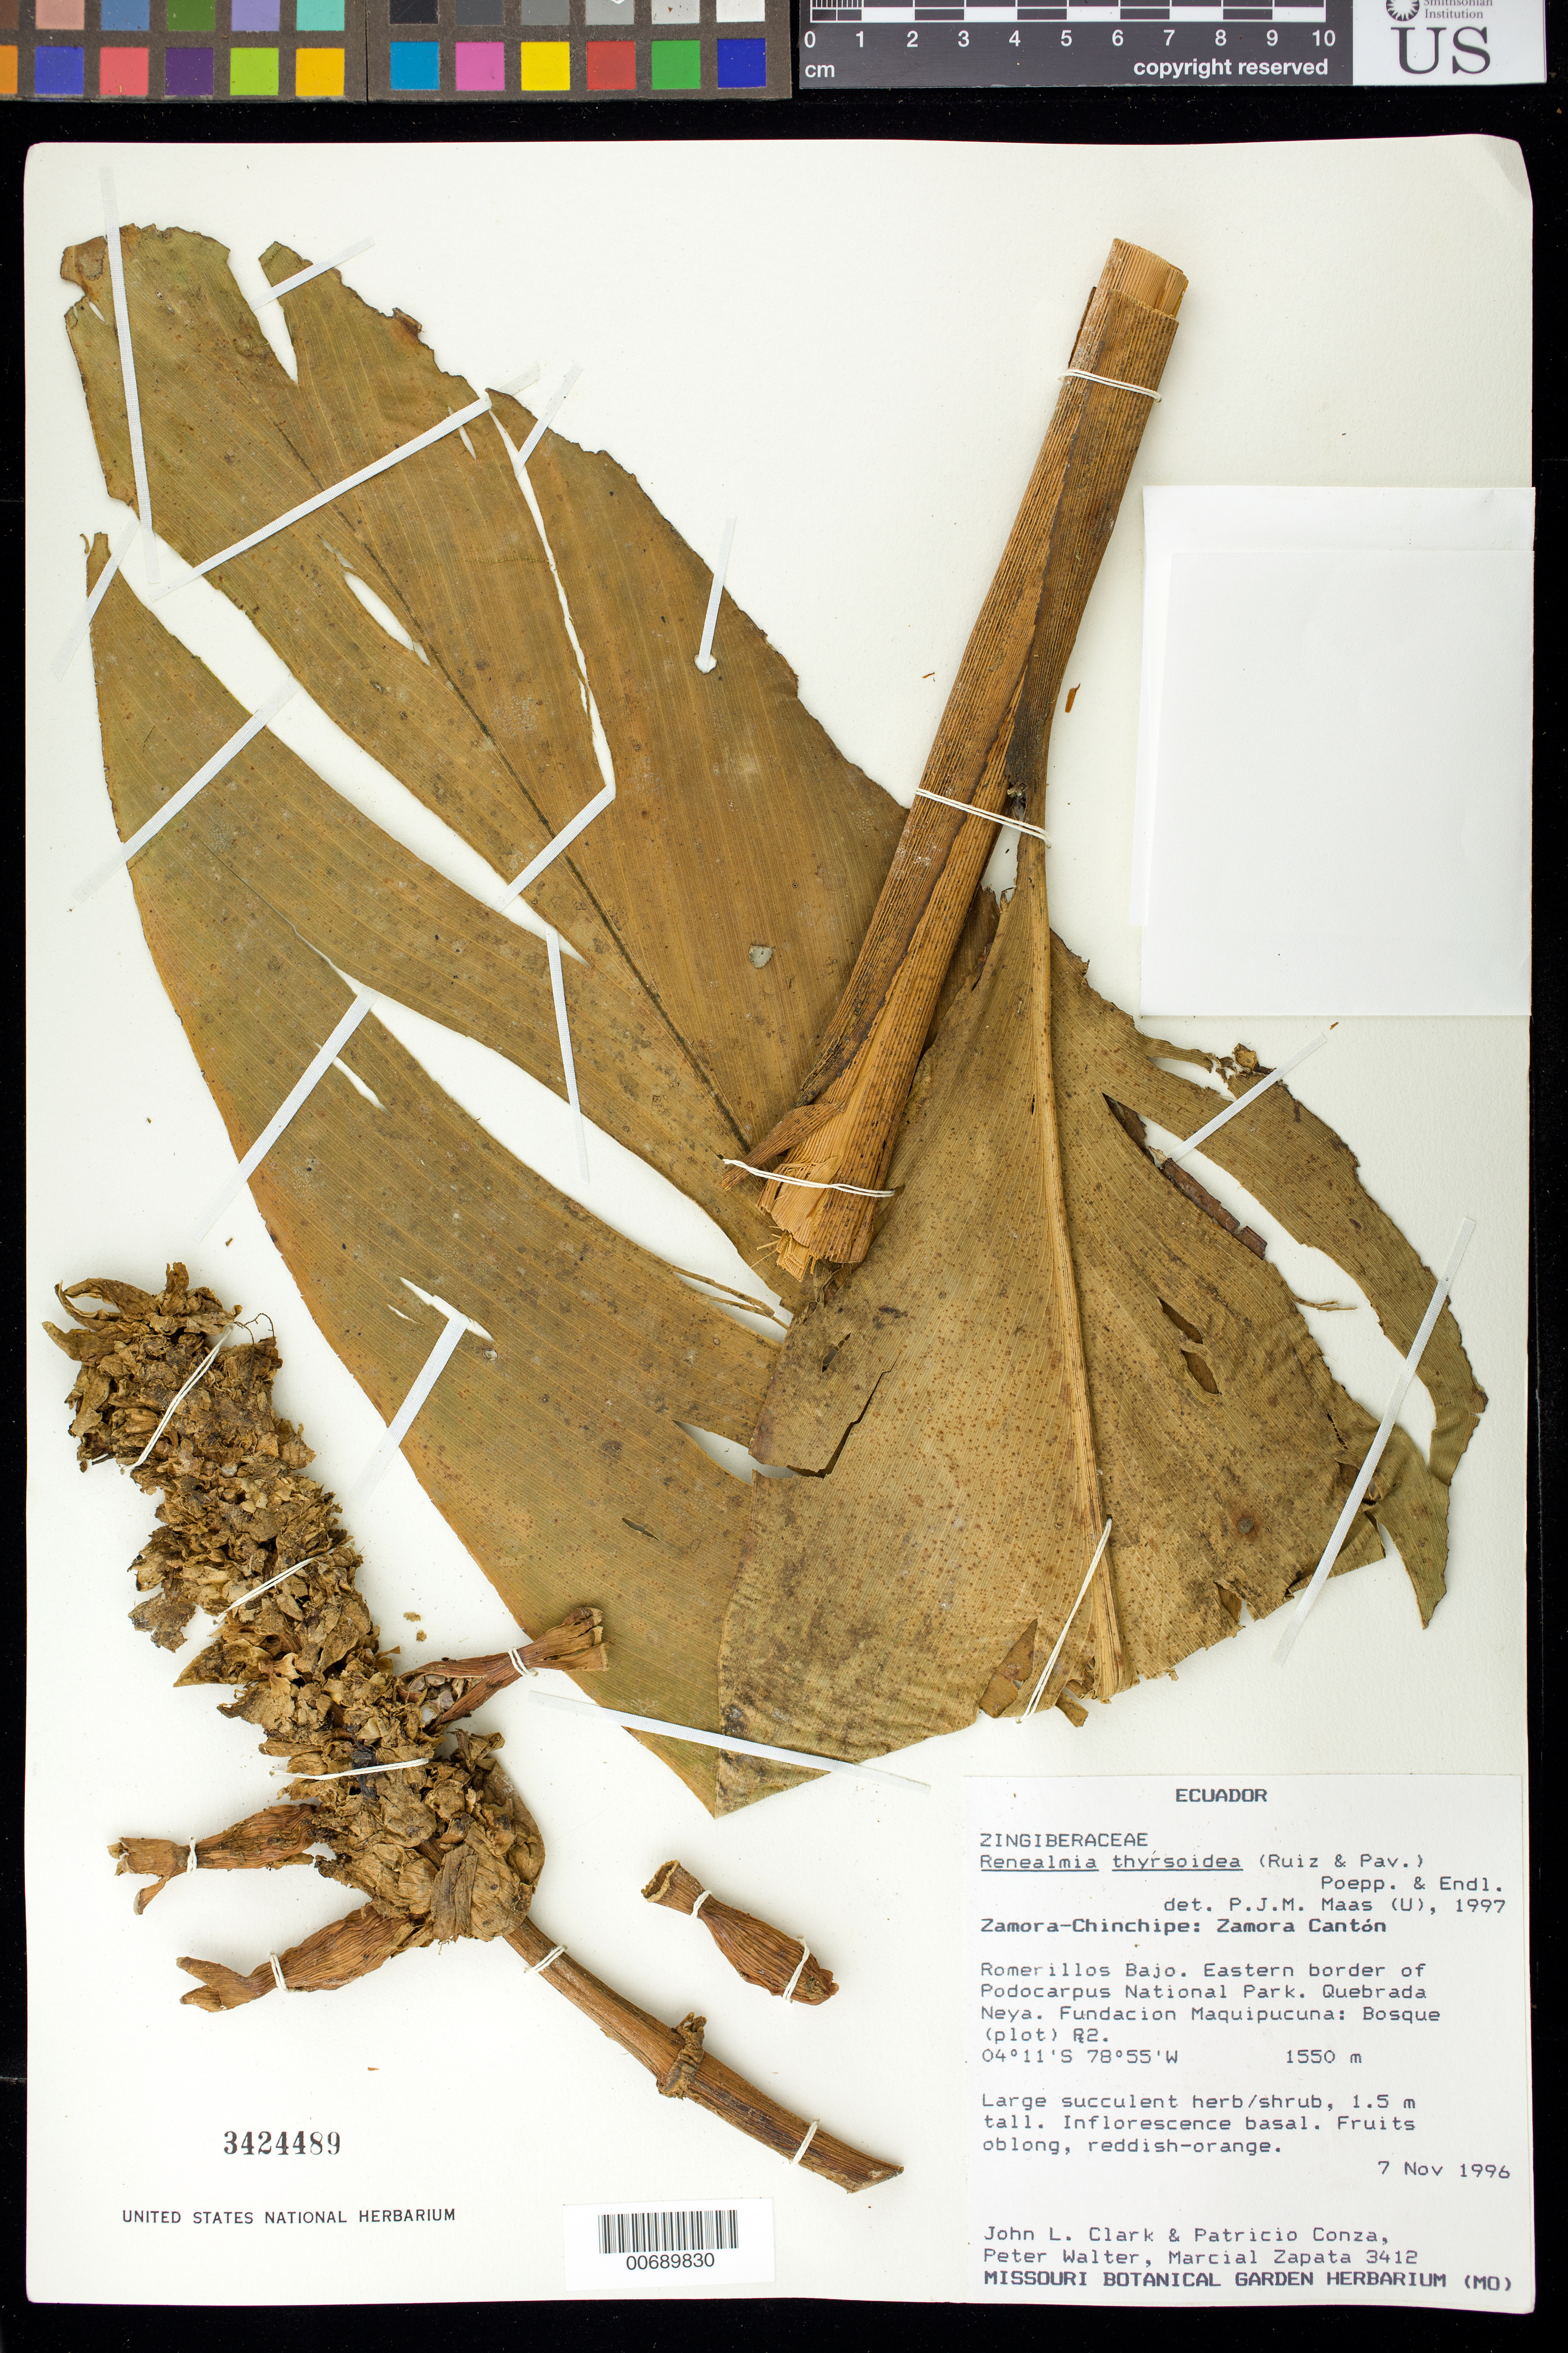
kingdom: Plantae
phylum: Tracheophyta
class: Liliopsida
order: Zingiberales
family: Zingiberaceae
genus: Renealmia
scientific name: Renealmia thyrsoidea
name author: (Ruiz & Pav.) Poepp. & Endl.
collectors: J. L. Clark, P. Conza, P. Walter & M. Zapata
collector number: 3412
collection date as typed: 07 Nov 1996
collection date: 1996-11-07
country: Ecuador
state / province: Zamora-Chinchipe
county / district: Zamora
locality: Romerillos Bajo, eastern border of Podocarpus National Park.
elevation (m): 1550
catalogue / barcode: US 3424489